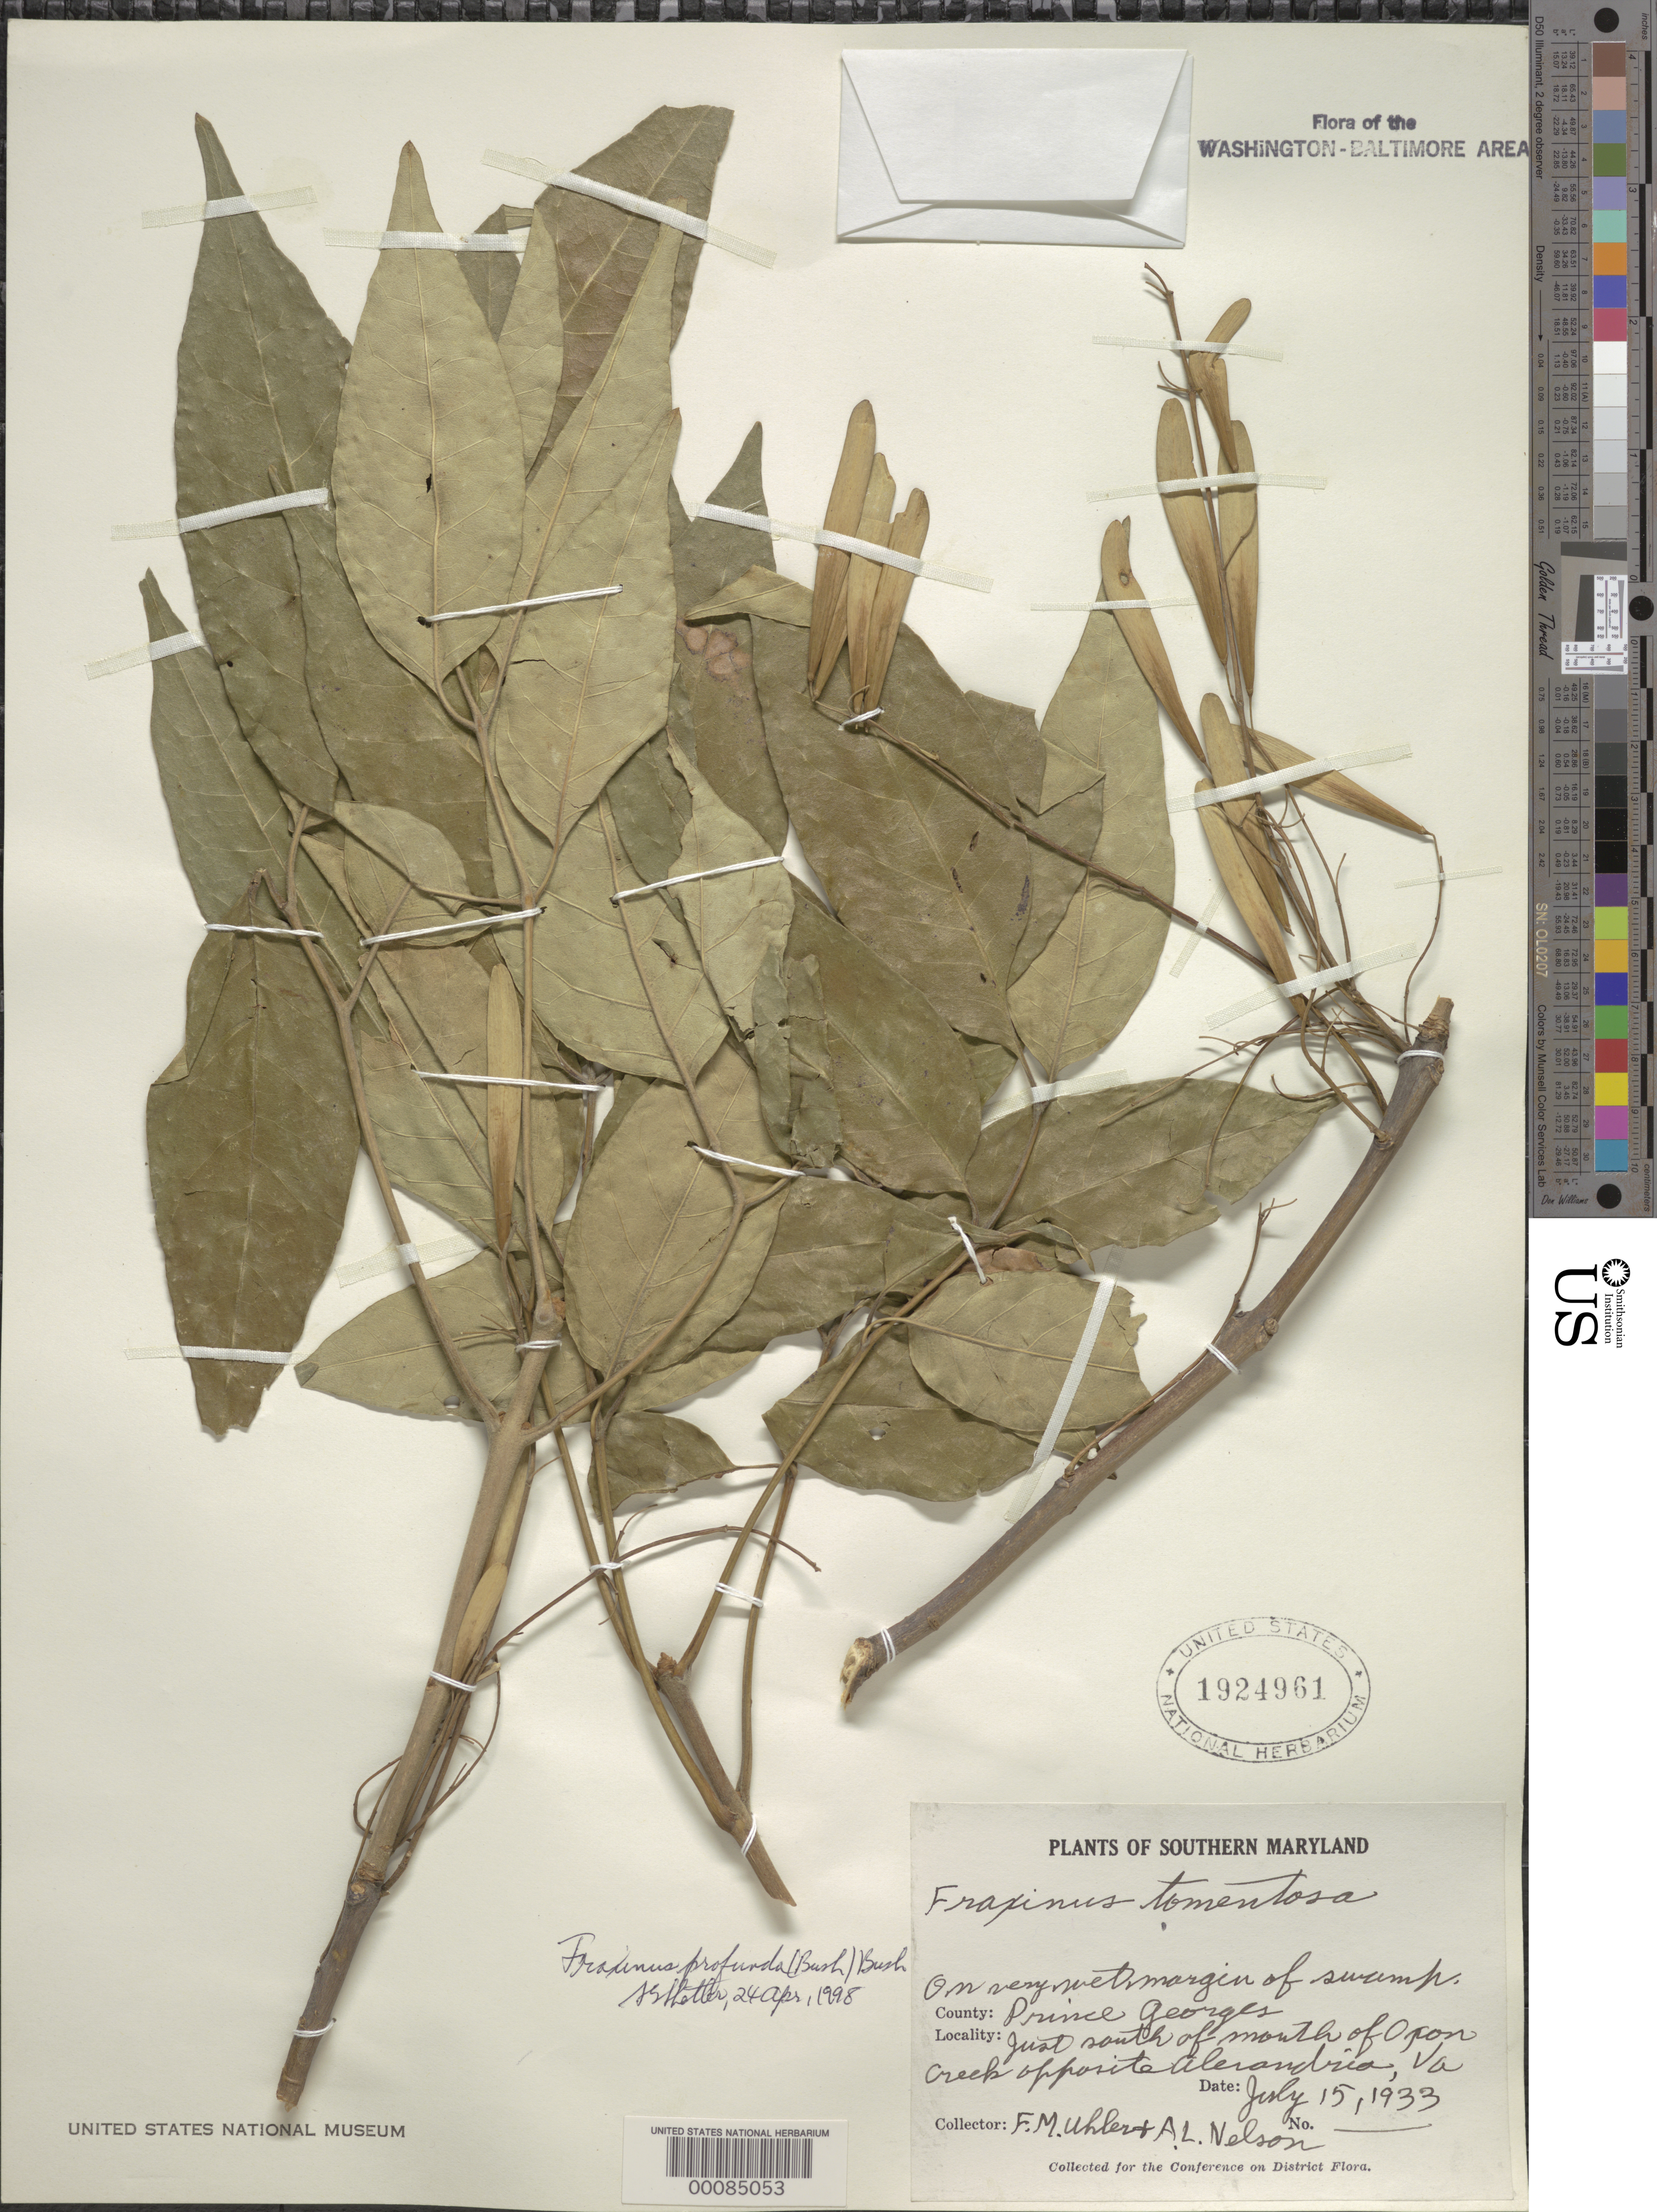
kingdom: Plantae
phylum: Tracheophyta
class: Magnoliopsida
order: Lamiales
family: Oleaceae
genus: Fraxinus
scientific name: Fraxinus profunda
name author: (Bush) Bush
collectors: F. M. Uhler & A. L. Nelson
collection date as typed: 15 Jul 1933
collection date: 1933-07-15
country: United States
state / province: Maryland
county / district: Prince George's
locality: Just S of mouth of Oxon Creek opposite Alexandria, Va.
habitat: On very wet margin of swamp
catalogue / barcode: US 1924961